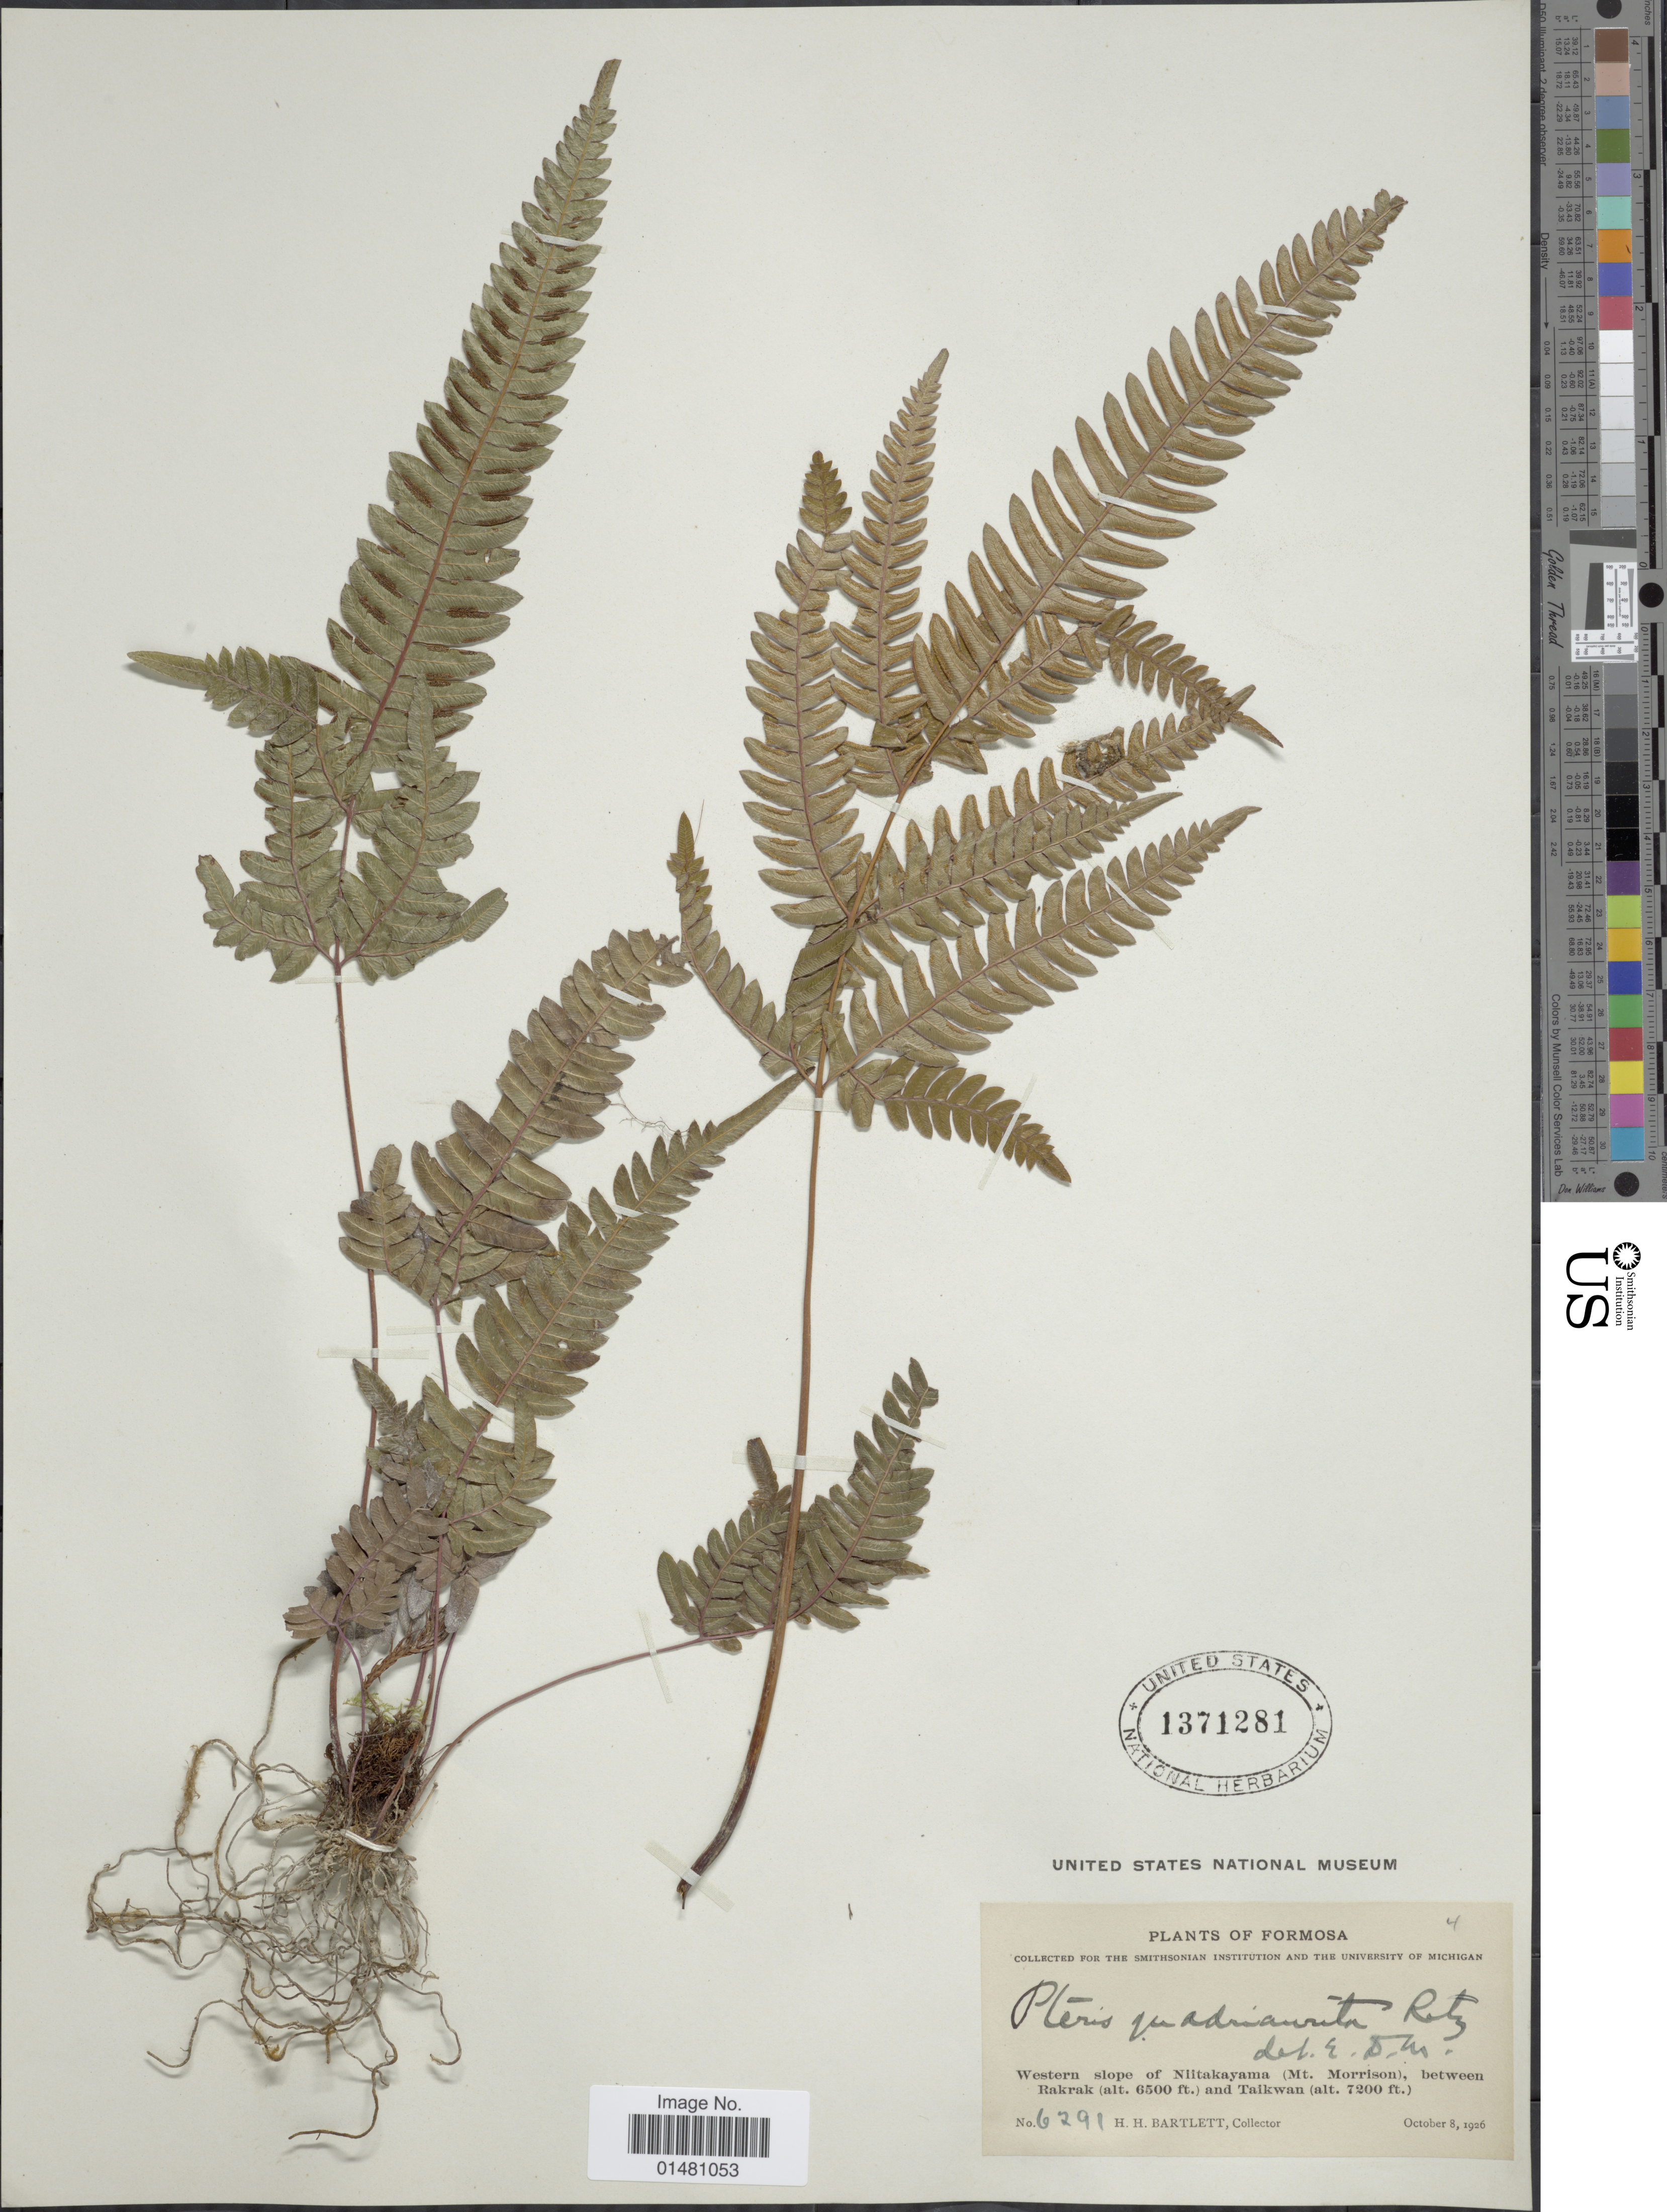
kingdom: Plantae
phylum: Tracheophyta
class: Polypodiopsida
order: Polypodiales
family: Pteridaceae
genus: Pteris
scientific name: Pteris quadriaurita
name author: Retz.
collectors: H. H. Bartlett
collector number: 6291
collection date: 1926-10-08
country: Taiwan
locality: Formosa, Western slope of Niitakayam (Mt Morrison), between Rakrak and Taikwan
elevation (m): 1981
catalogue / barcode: US 1371281